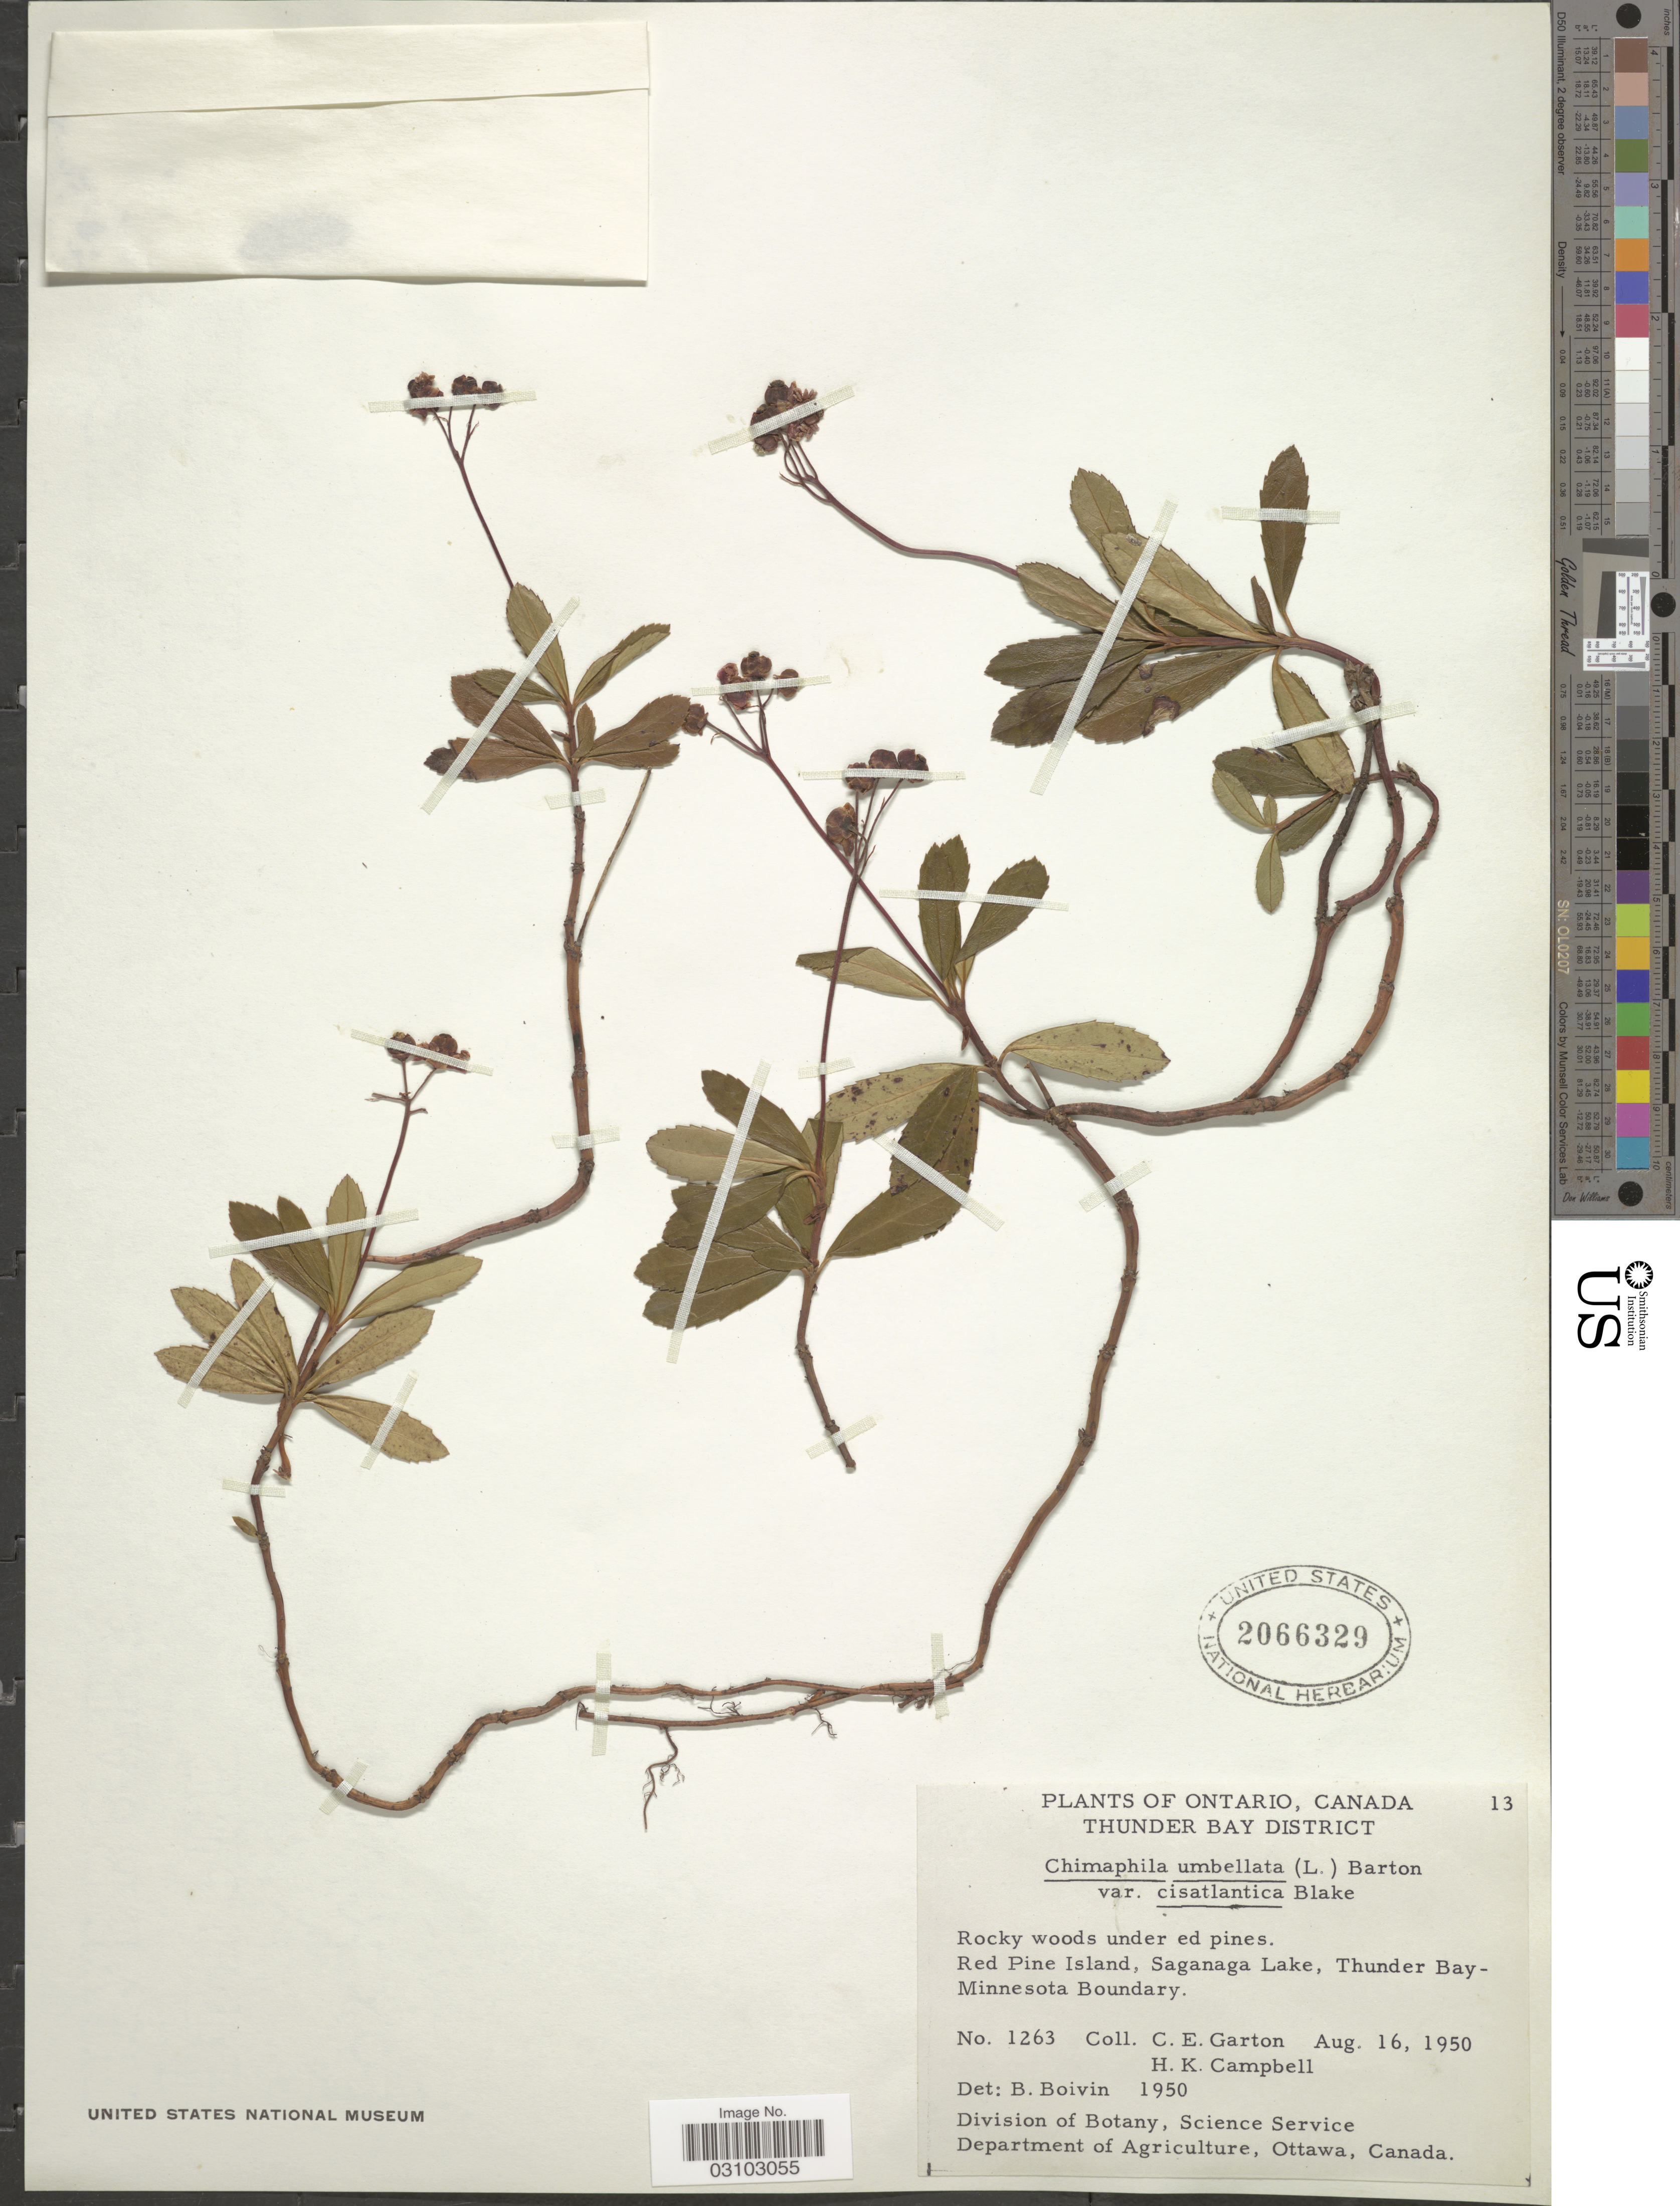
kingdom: Plantae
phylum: Tracheophyta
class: Magnoliopsida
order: Ericales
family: Ericaceae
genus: Chimaphila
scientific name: Chimaphila umbellata subsp. cisatlantica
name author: (S.F. Blake) Hultén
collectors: C. E. Garton & H. K. Campbell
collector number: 1263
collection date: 1950-08-16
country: Canada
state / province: Ontario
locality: Thunder Bay District. Red Pine Island, Saganaga Lake, Thunder Bay- Minnesota Boundary.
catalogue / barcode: US 2066329